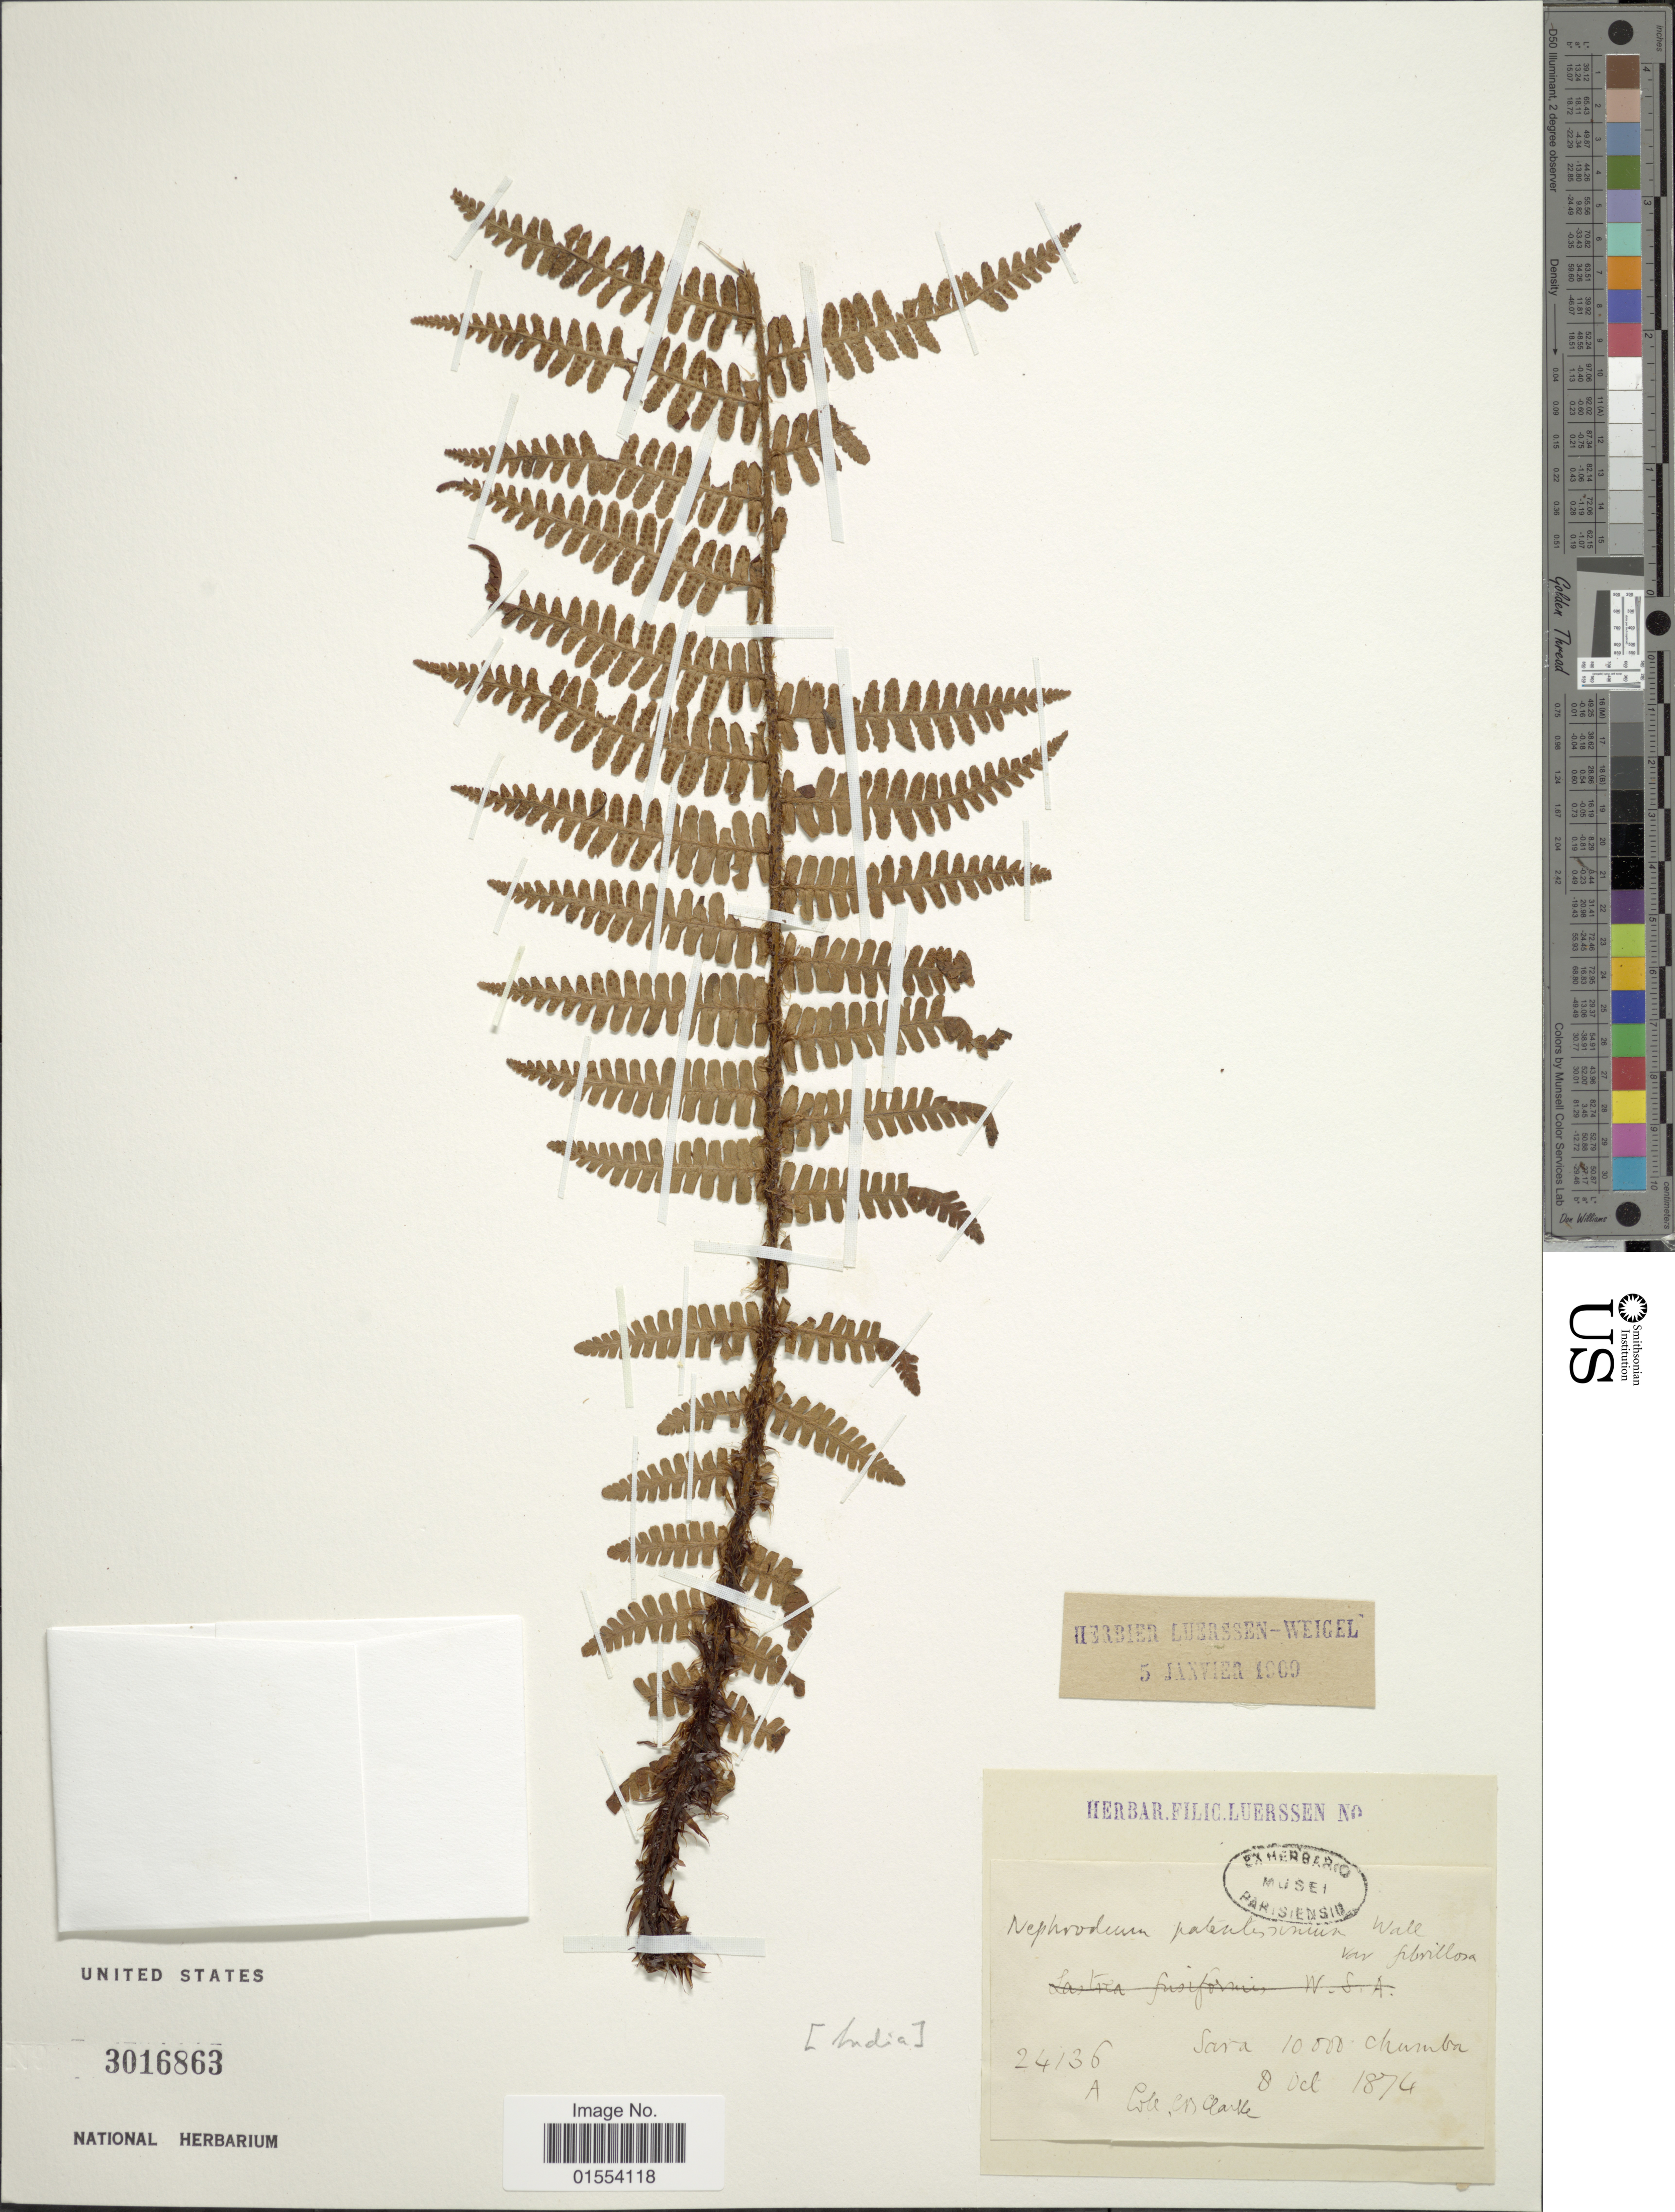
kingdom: Plantae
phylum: Tracheophyta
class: Polypodiopsida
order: Polypodiales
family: Dryopteridaceae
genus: Dryopteris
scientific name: Dryopteris filix-mas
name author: (L.) Schott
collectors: C. Clarke & C. B. Clarke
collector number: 24136 A*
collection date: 1874-10-08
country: India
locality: India. Sara, Chumba.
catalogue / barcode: US 3016863